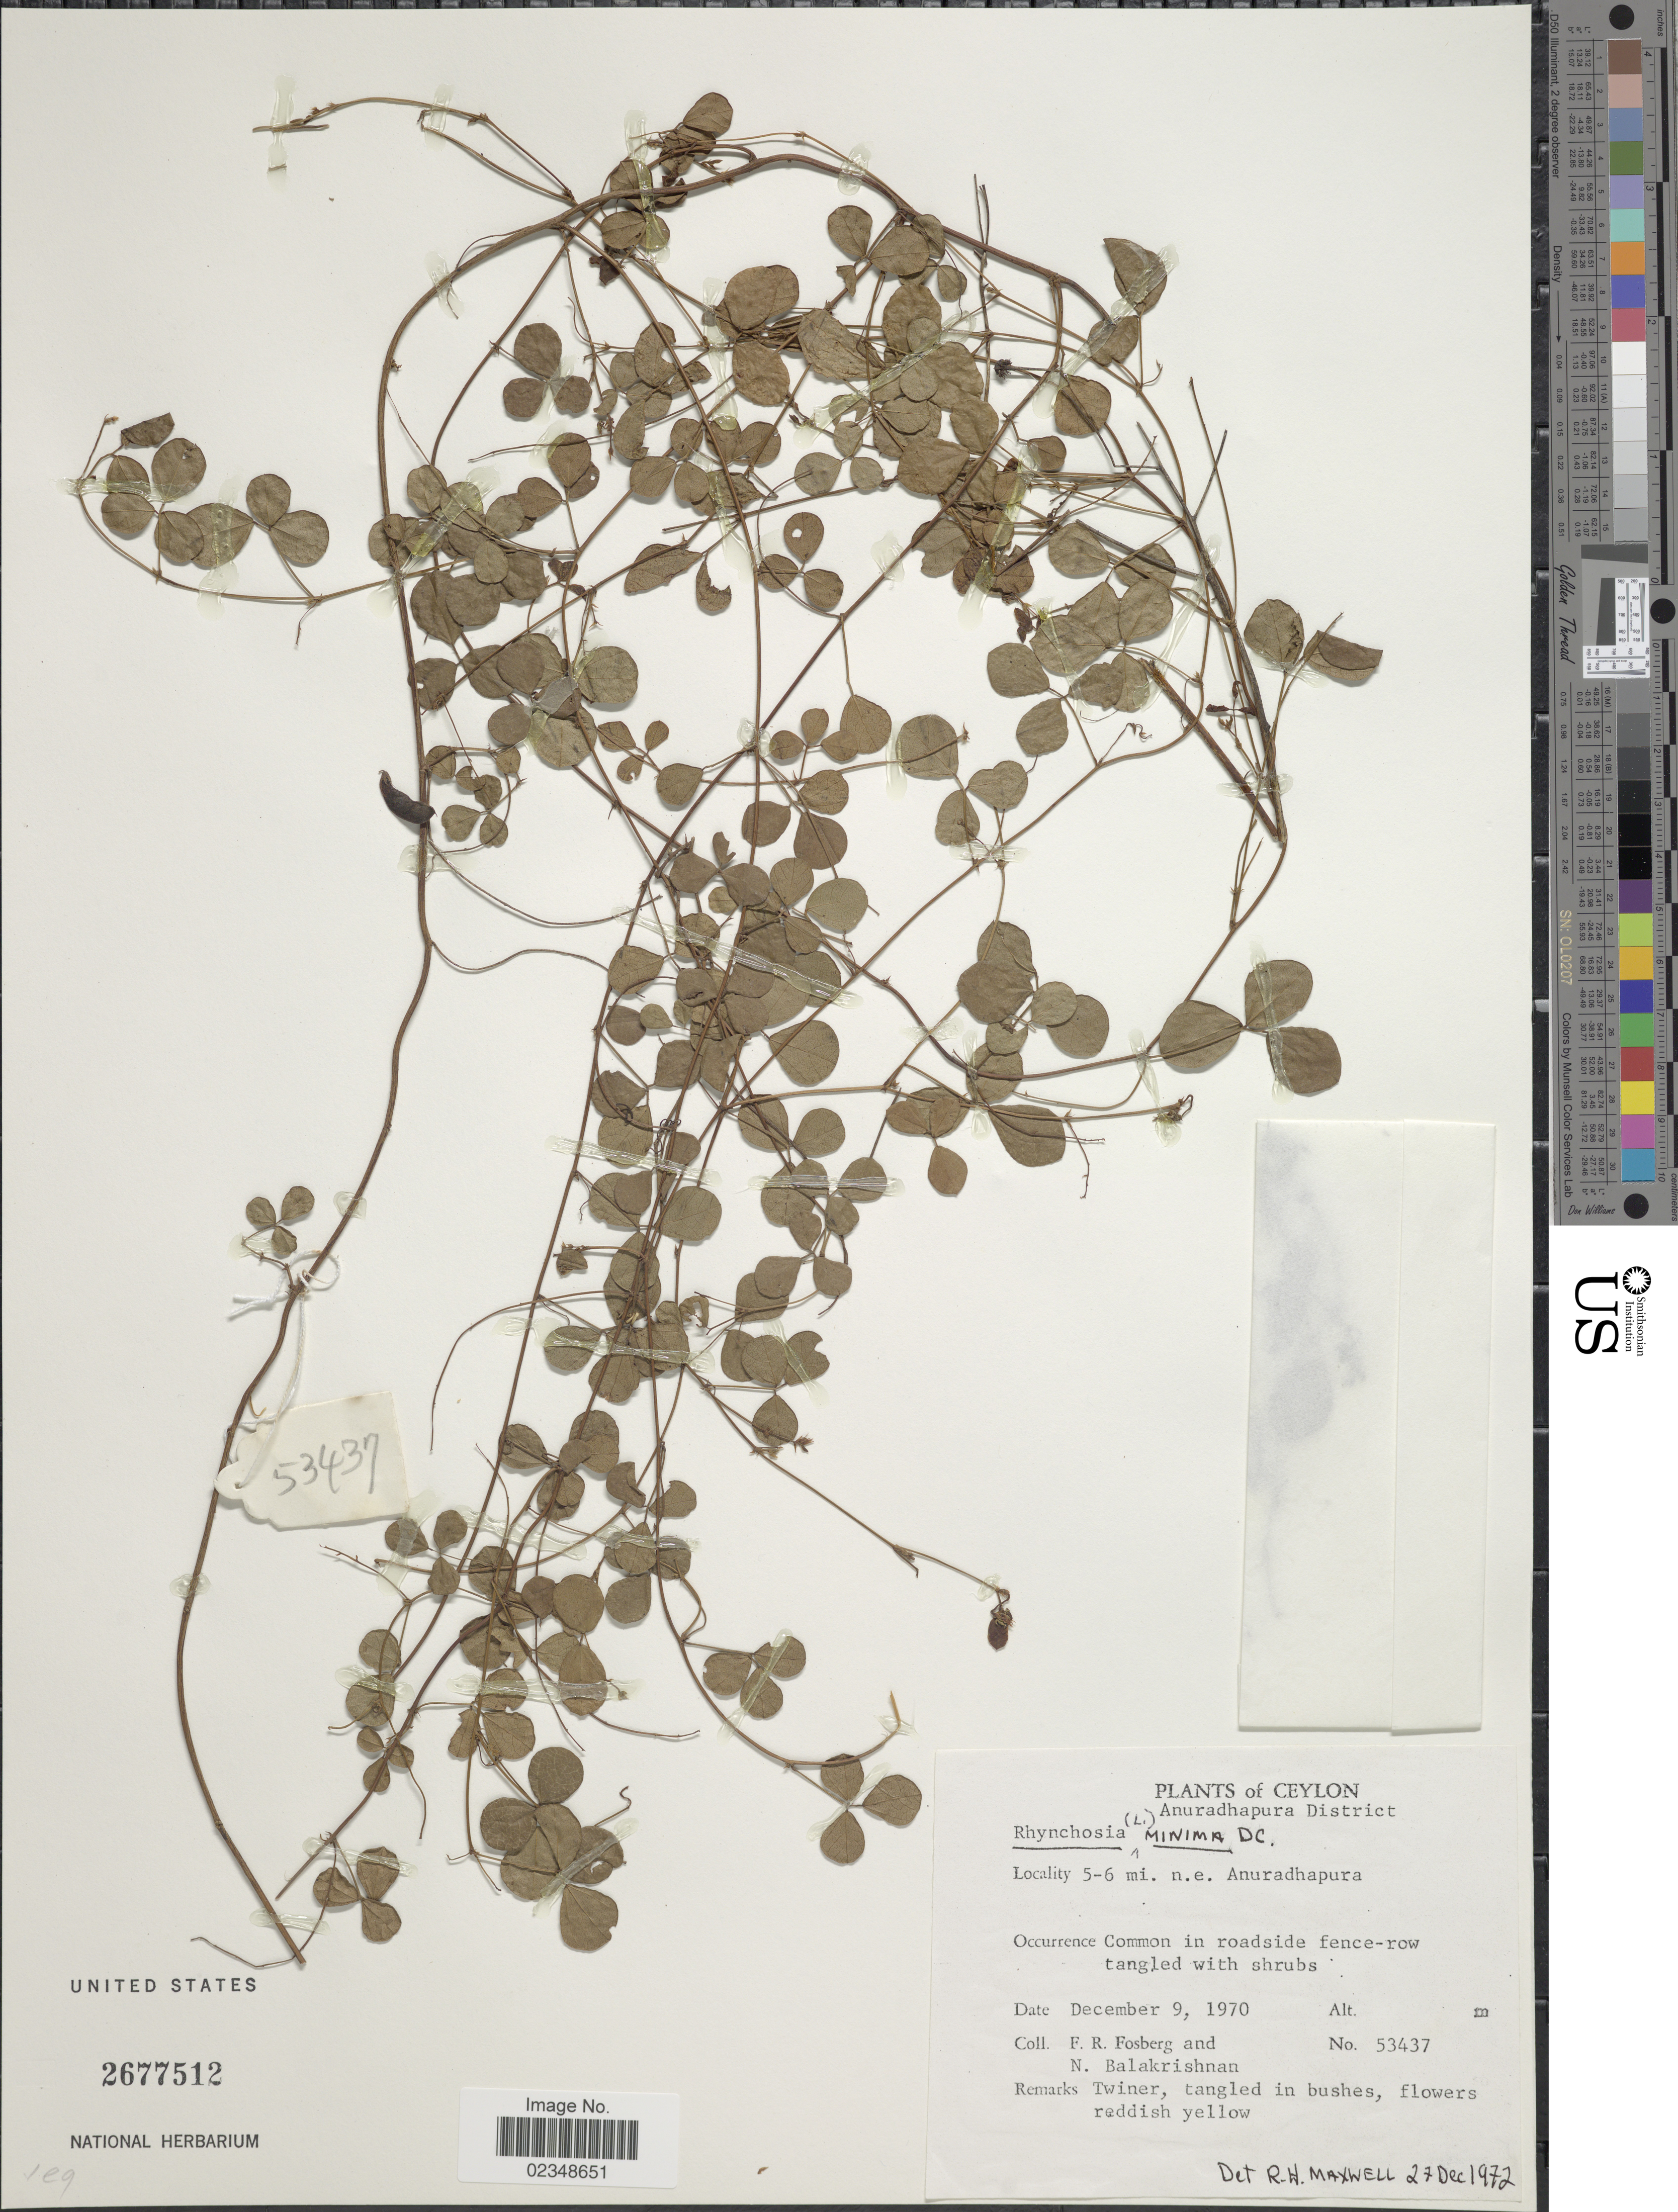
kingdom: Plantae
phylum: Tracheophyta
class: Magnoliopsida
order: Fabales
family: Fabaceae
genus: Rhynchosia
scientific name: Rhynchosia minima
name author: (L.) DC.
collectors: F. R. Fosberg & N. Balakrishnan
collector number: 53437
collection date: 1970-12-09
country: Sri Lanka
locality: Ceylon, Anuradhapura District, 5-6 mi. n.e. Anuradhapura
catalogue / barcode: US 2677512